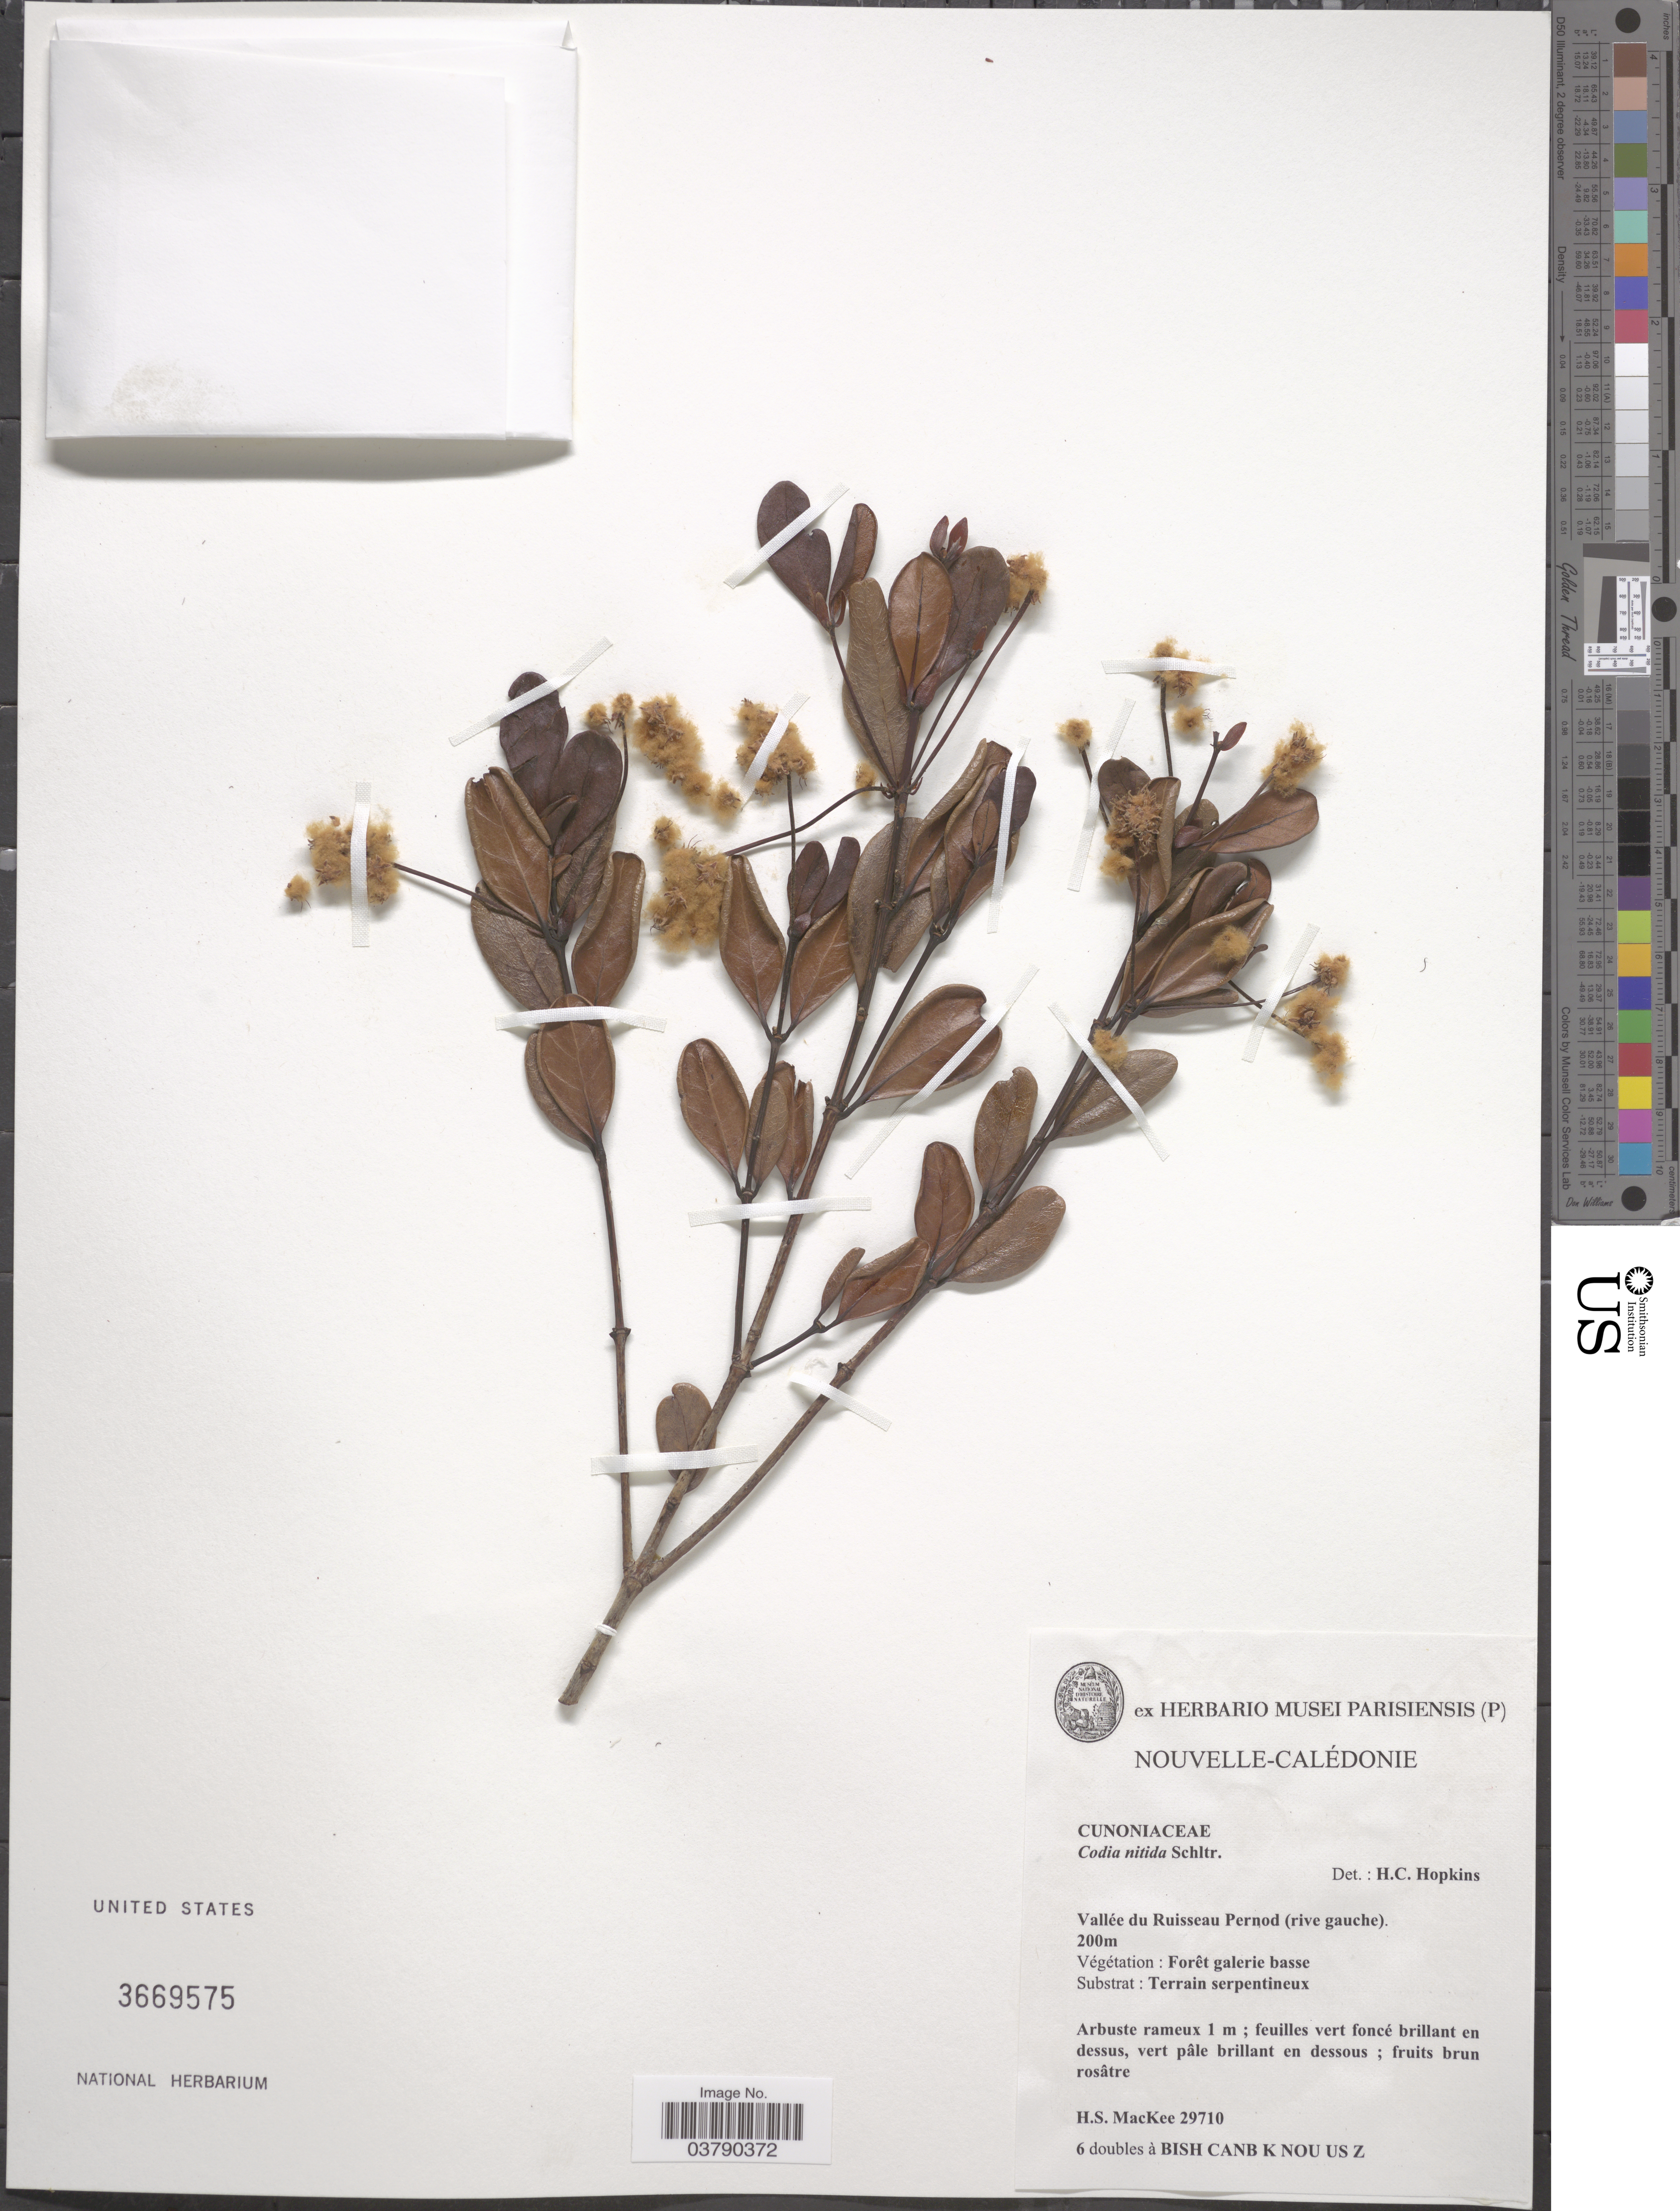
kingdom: Plantae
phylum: Tracheophyta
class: Magnoliopsida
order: Oxalidales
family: Cunoniaceae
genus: Codia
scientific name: Codia nitida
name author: Schltr.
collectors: H. Mackee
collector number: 29710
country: New Caledonia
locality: Nouvelle-Calédonie. Vallée du Ruisseau Pernod (rive gauche).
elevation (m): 200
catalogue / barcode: US 3669575